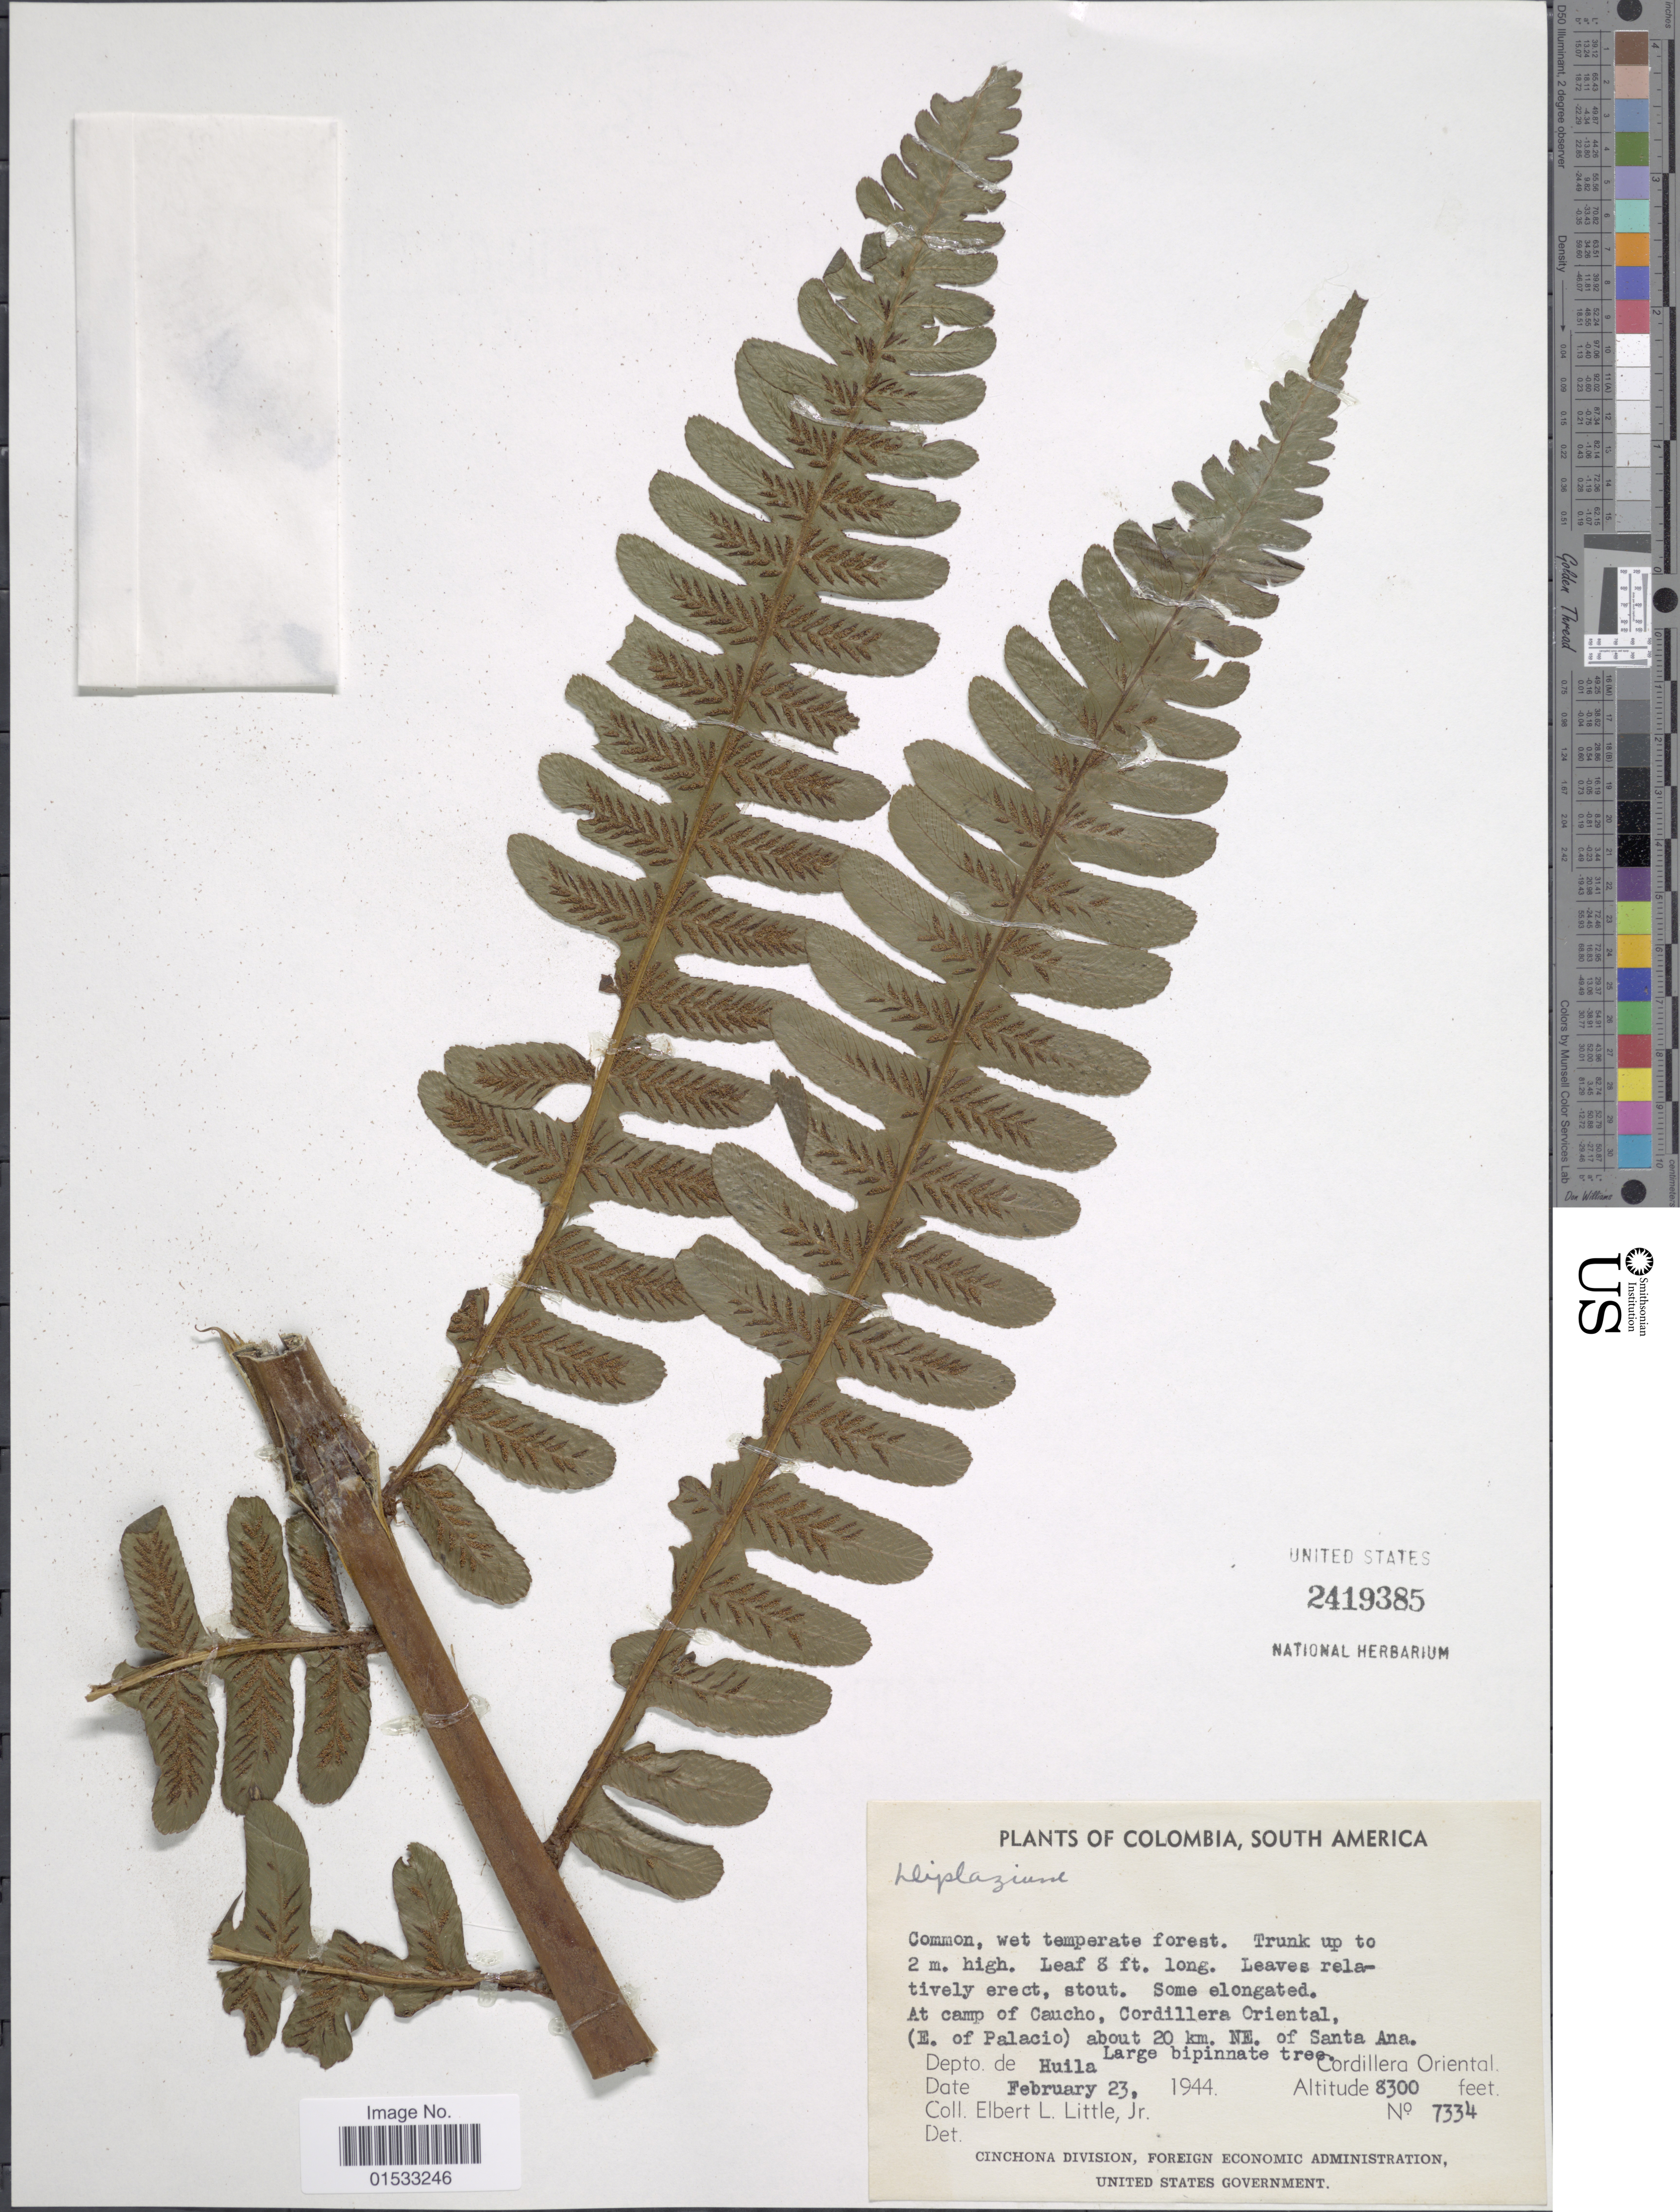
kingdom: Plantae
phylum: Tracheophyta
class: Polypodiopsida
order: Polypodiales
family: Athyriaceae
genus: Diplazium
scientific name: Diplazium sp.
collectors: E. L. Little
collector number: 7334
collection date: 1944-02-23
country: Colombia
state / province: Huila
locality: South America, at camp of Caucho, Coridllera Oriental (E. of Palacio) about 20 km. NE. of Santa An., Large bipinnate tree, Cordillera Oriental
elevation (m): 2530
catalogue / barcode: US 2419385